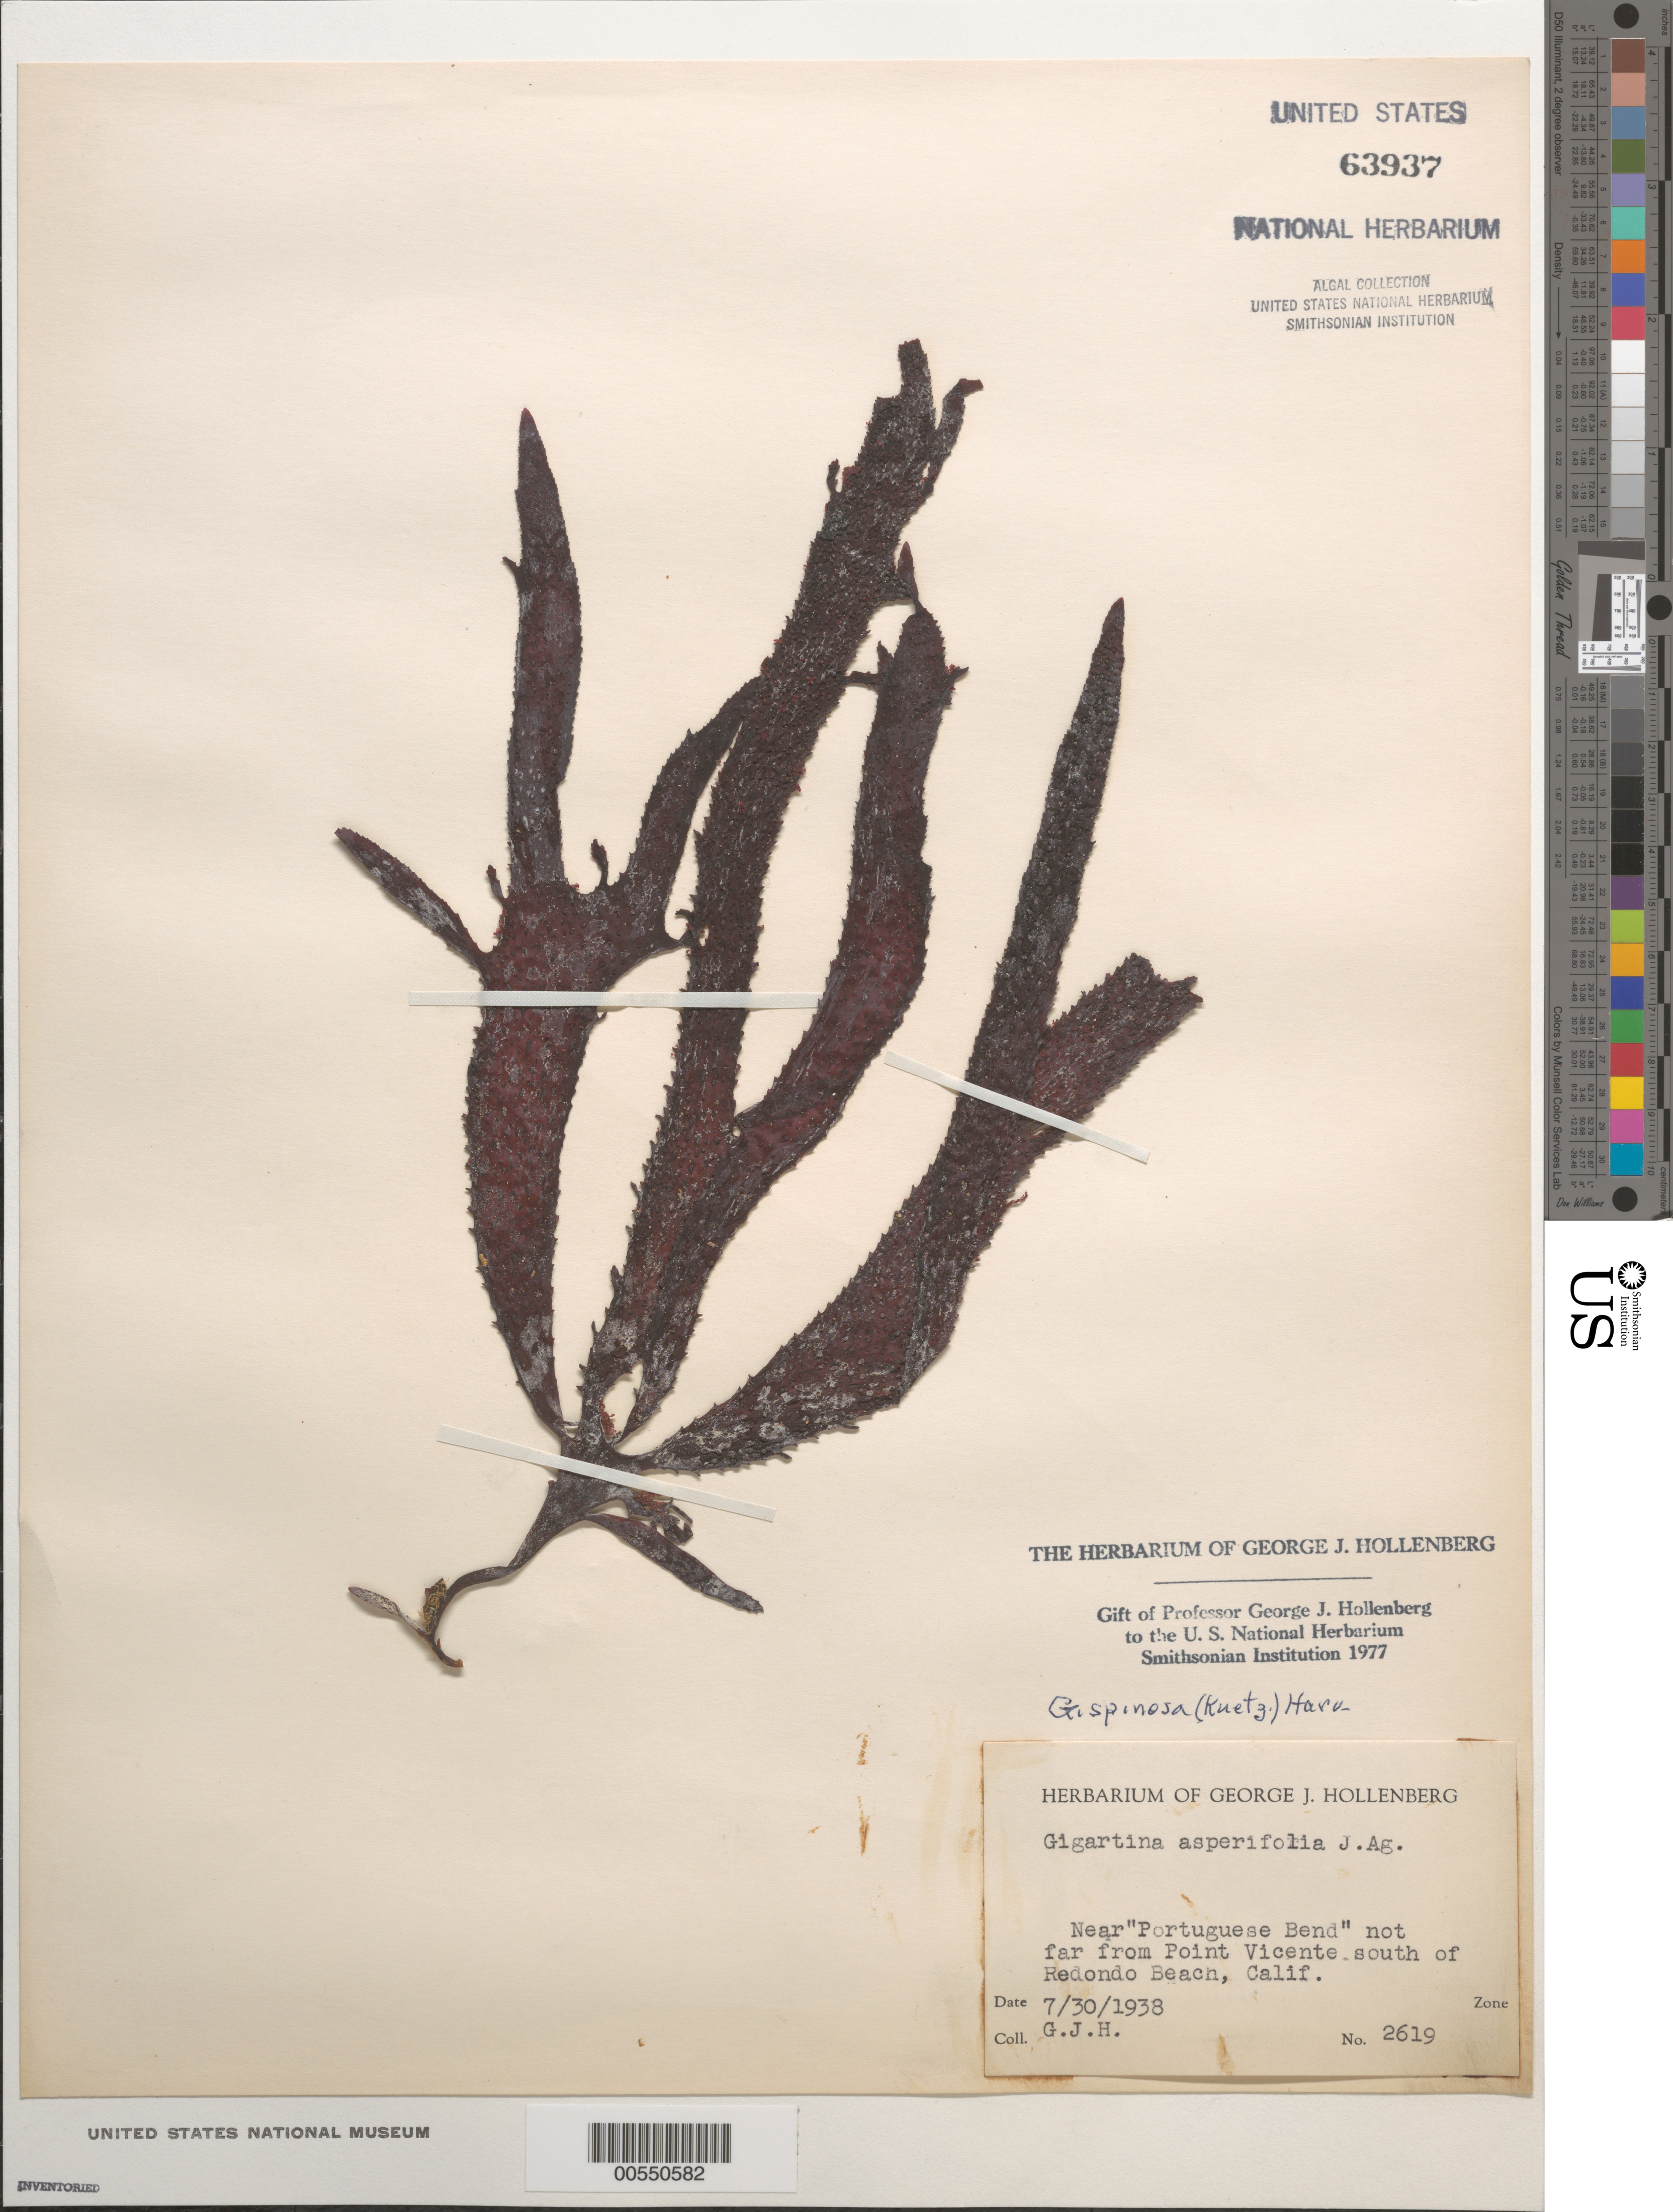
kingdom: Plantae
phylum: Rhodophyta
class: Florideophyceae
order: Gigartinales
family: Gigartinaceae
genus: Chondracanthus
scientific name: Chondracanthus spinosus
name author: (Kütz.) Guiry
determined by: Algae name updating Project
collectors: G. Hollenberg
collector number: GJH 2619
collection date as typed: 30 Jul 1938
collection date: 1938-07-30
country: United States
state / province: California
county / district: Los Angeles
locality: Near Portuguese Bend near Point Vicente, south of Redondo Beach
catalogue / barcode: US 63937